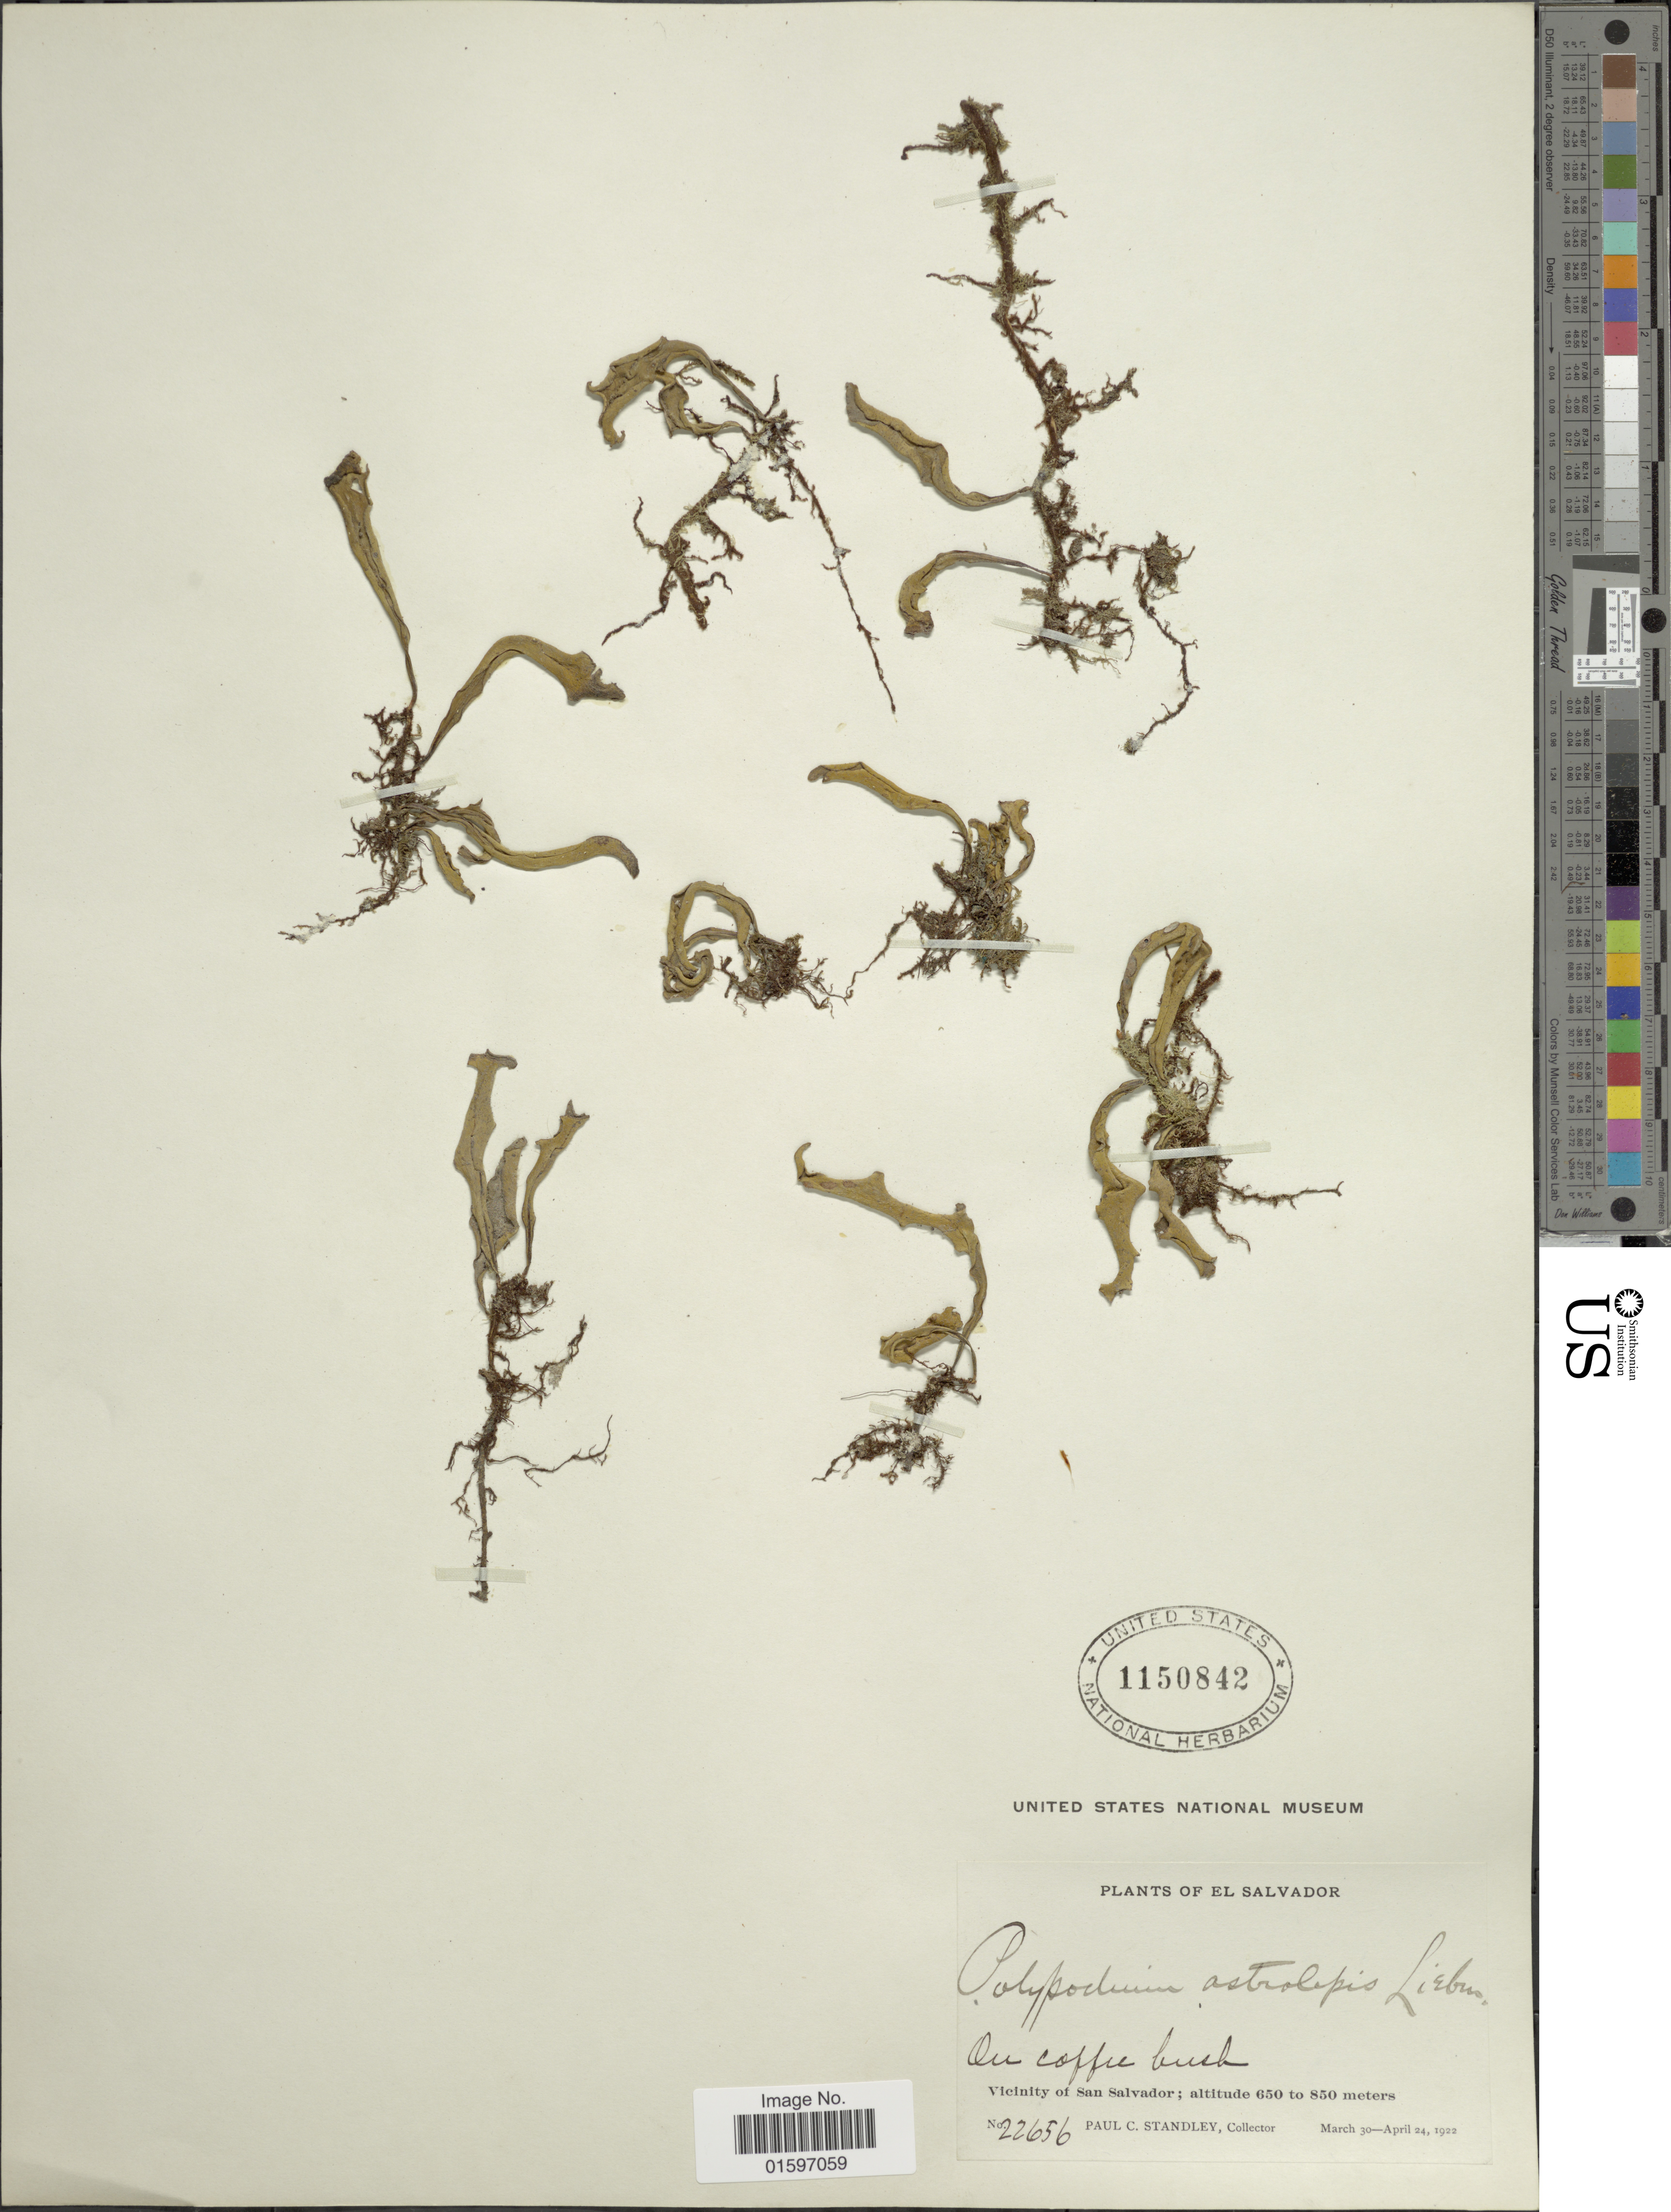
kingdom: Plantae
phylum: Tracheophyta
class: Polypodiopsida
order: Polypodiales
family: Polypodiaceae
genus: Pleopeltis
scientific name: Pleopeltis astrolepis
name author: (Liebm.) E. Fourn.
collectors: P. C. Standley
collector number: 22656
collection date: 1922-03-30/1922-04-24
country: El Salvador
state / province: San Salvador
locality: Vicinity of San Salvador.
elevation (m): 650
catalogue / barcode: US 1150842